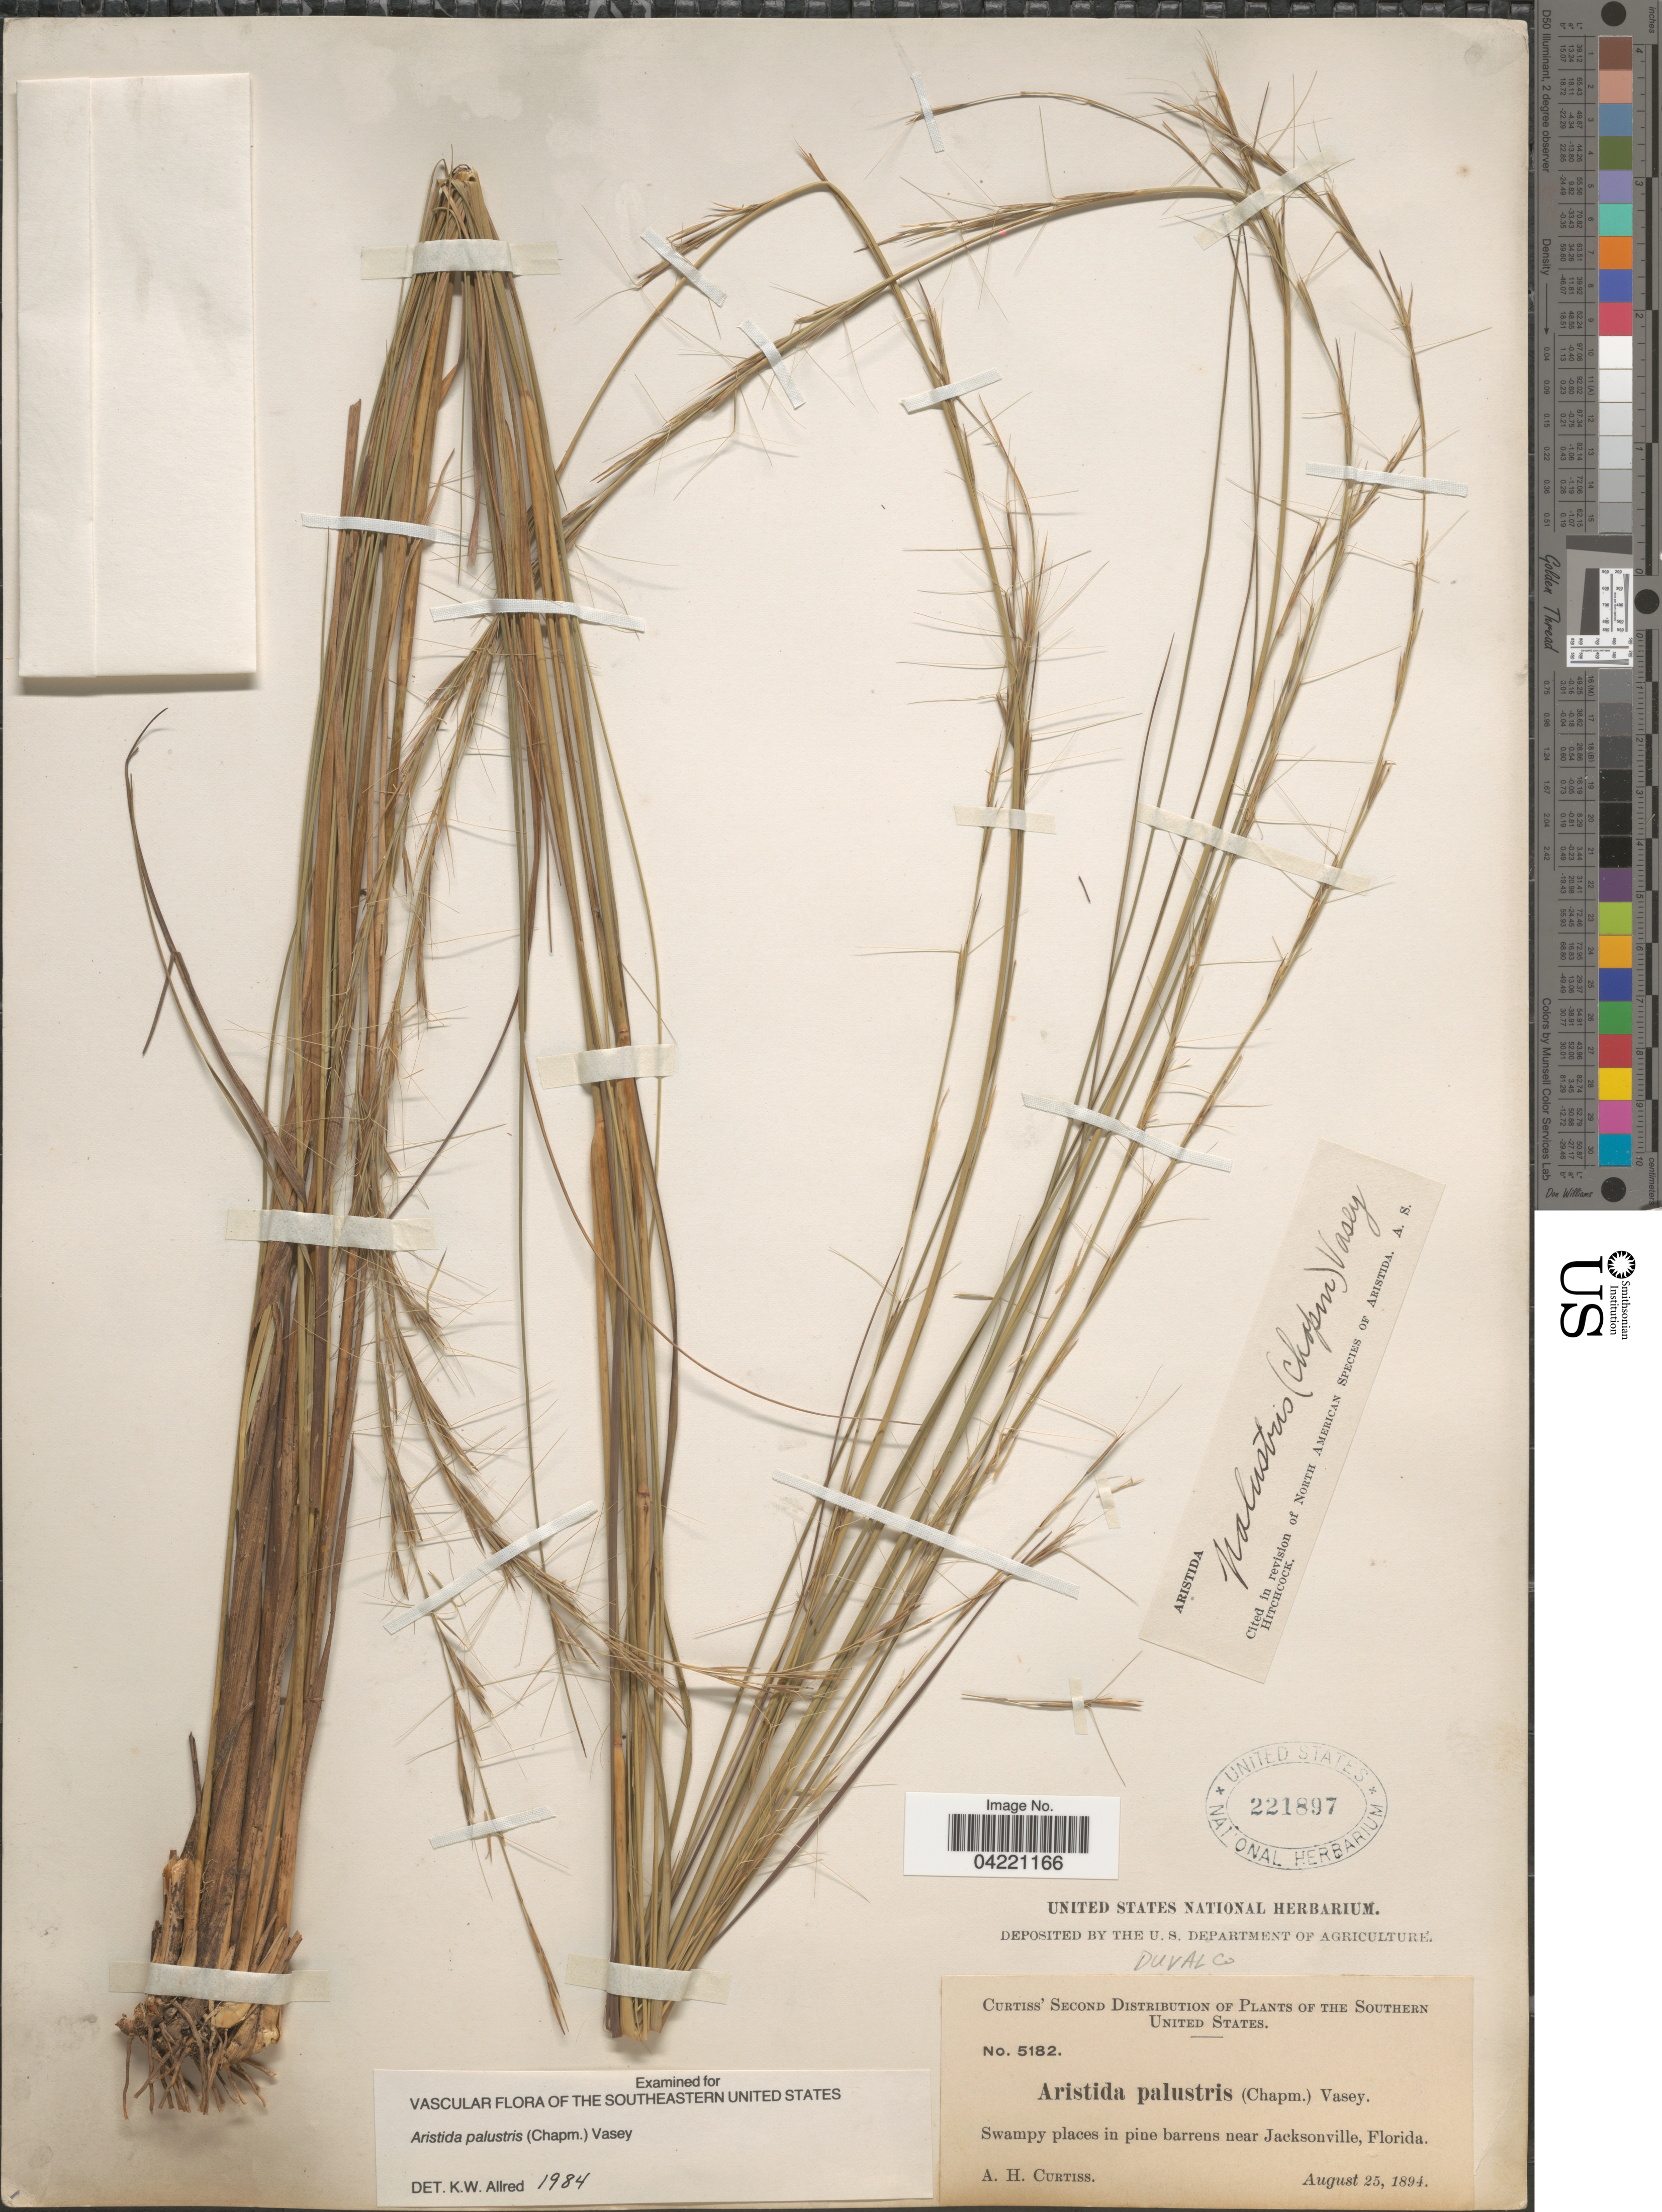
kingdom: Plantae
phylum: Tracheophyta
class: Liliopsida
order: Poales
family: Poaceae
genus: Aristida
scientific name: Aristida palustris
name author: (Chapm.) Vasey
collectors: A. H. Curtiss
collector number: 5182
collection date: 1894-08-25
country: United States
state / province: Florida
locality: The Southern United States. Duval Co. Swampy places in pine barrens near Jacksonville.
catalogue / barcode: US 221897